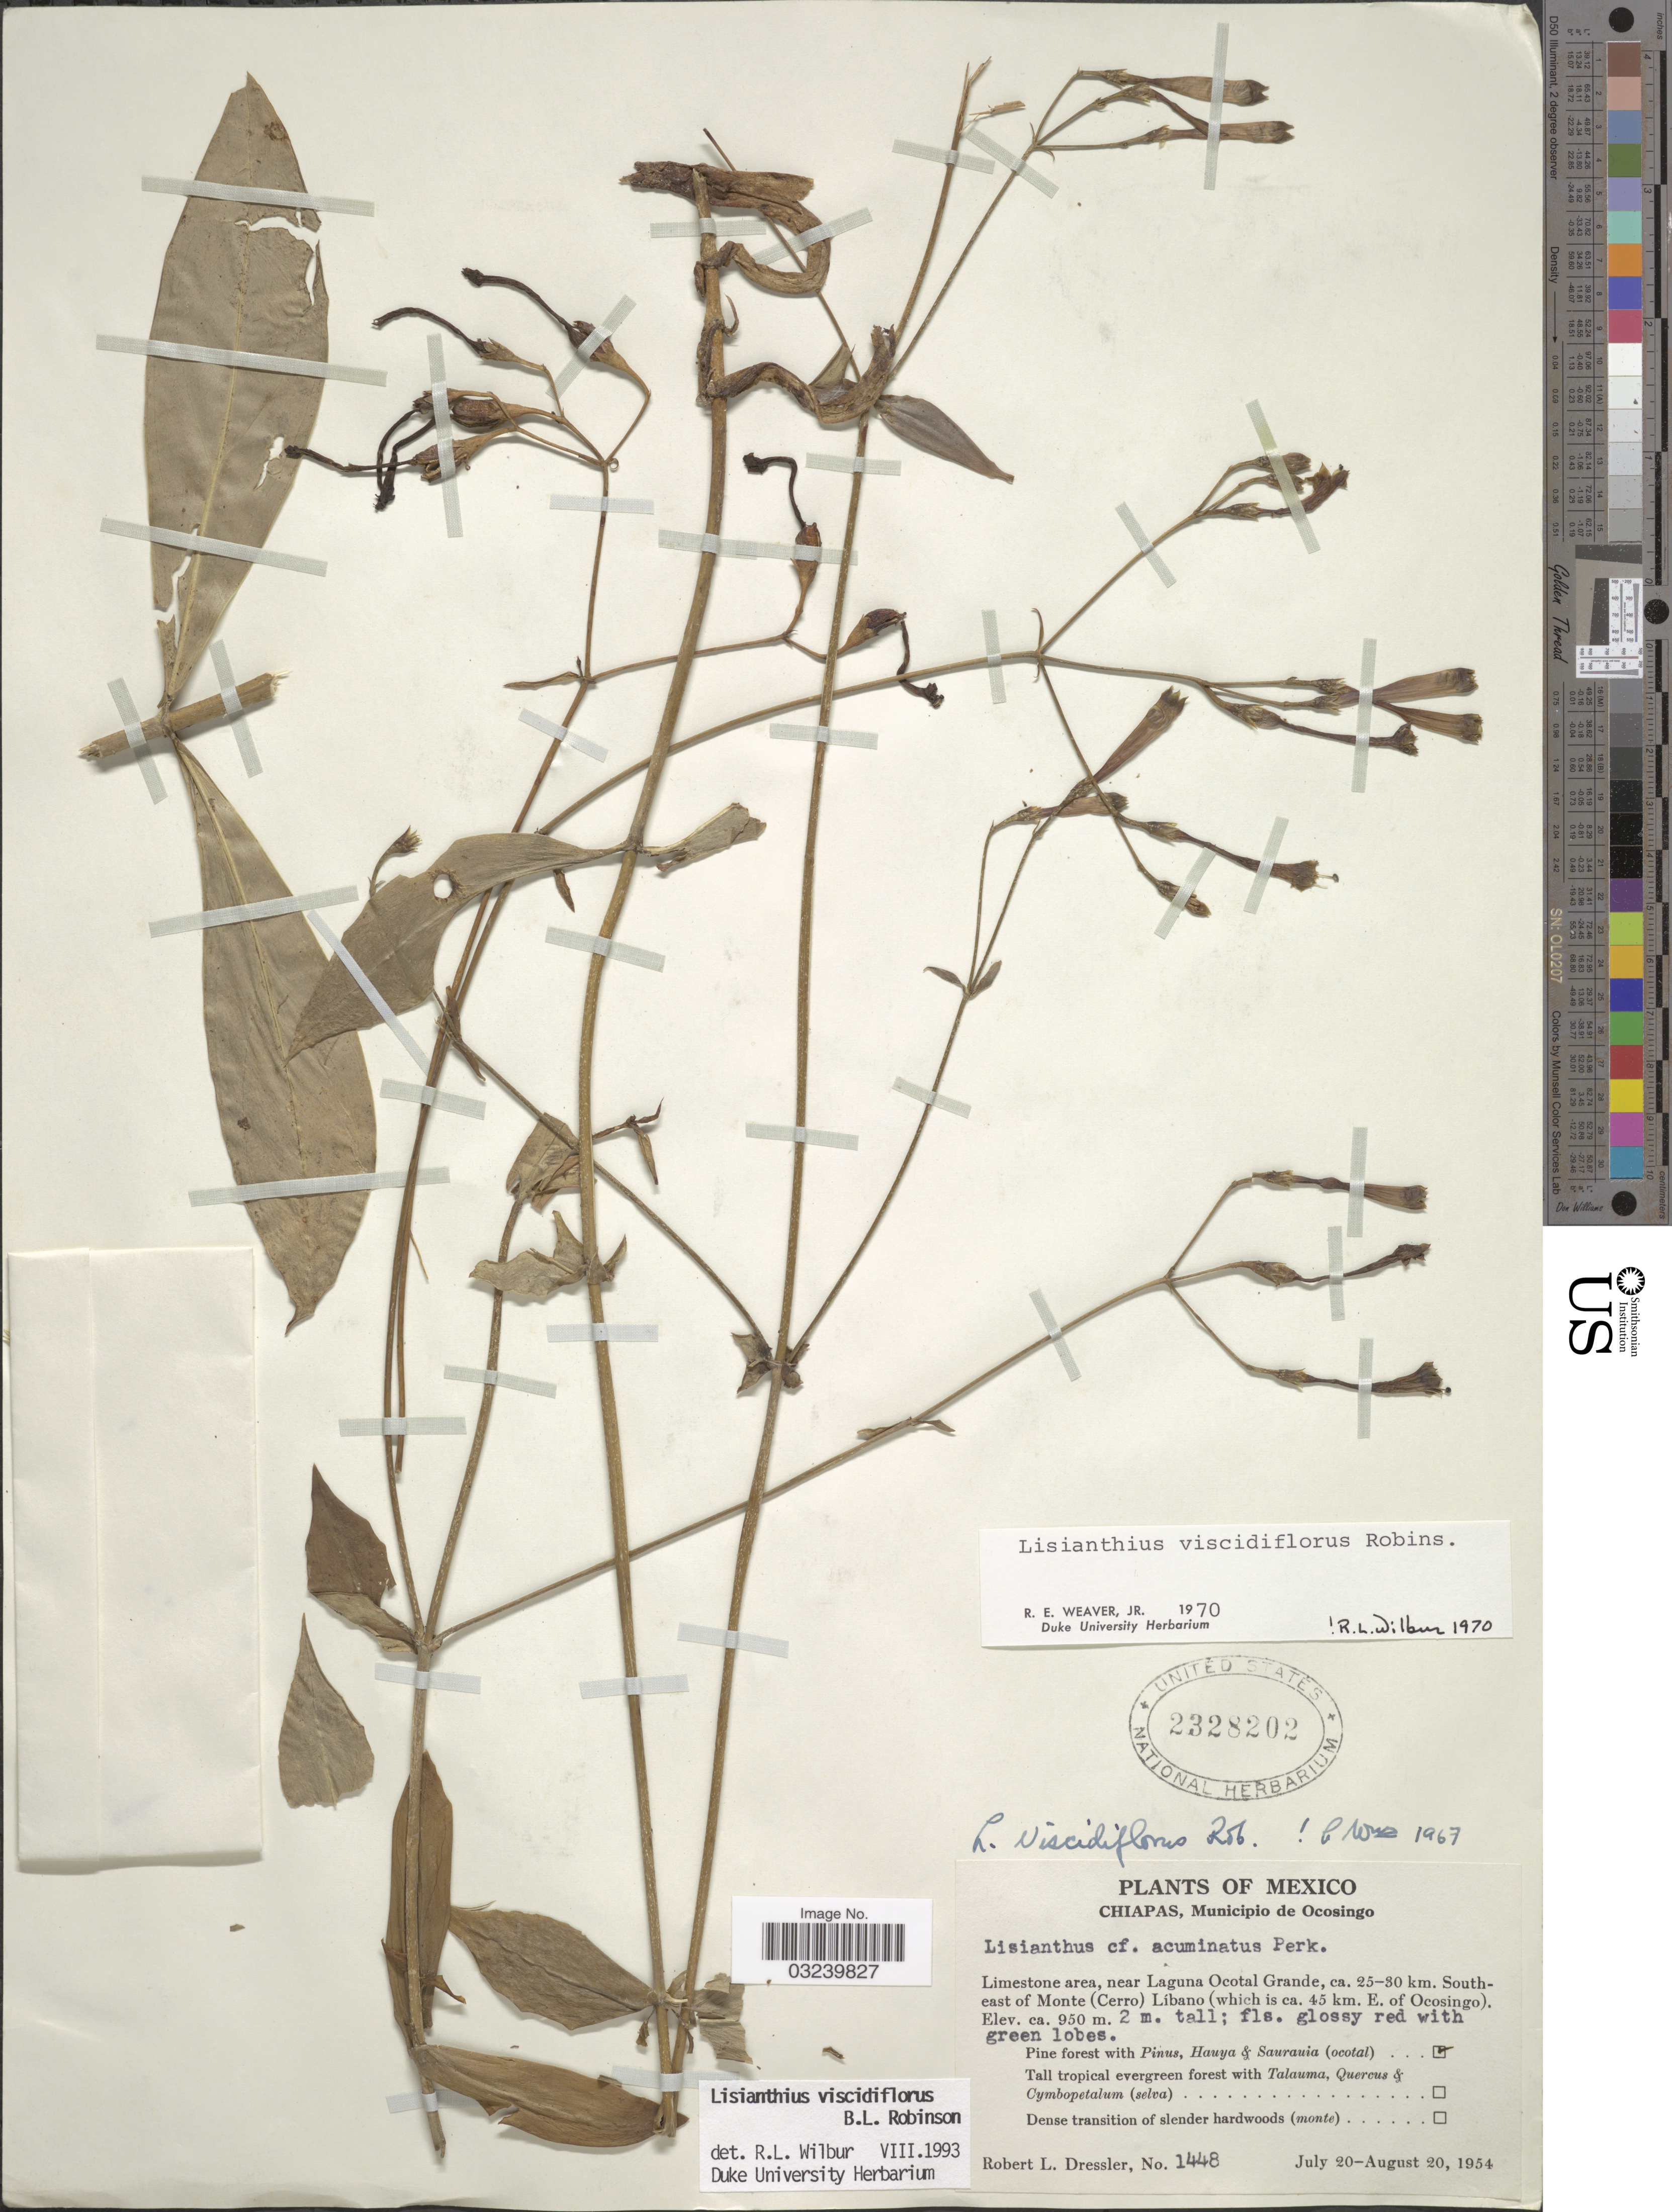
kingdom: Plantae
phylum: Tracheophyta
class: Magnoliopsida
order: Gentianales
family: Gentianaceae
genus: Lisianthius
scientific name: Lisianthius viscidiflorus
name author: B.L. Rob.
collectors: R. Dressler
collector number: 1448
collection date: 1954-07-20/1954-08-20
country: Mexico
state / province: Chiapas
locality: Municipio de Ocosingo. Limestone area, near Laguna Ocotal Grande, ca. 25-30 km. Southeast of Monte (Cerro) Líbano (which is ca. 45 km. E. of Ocosingo).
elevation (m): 950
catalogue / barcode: US 2328202